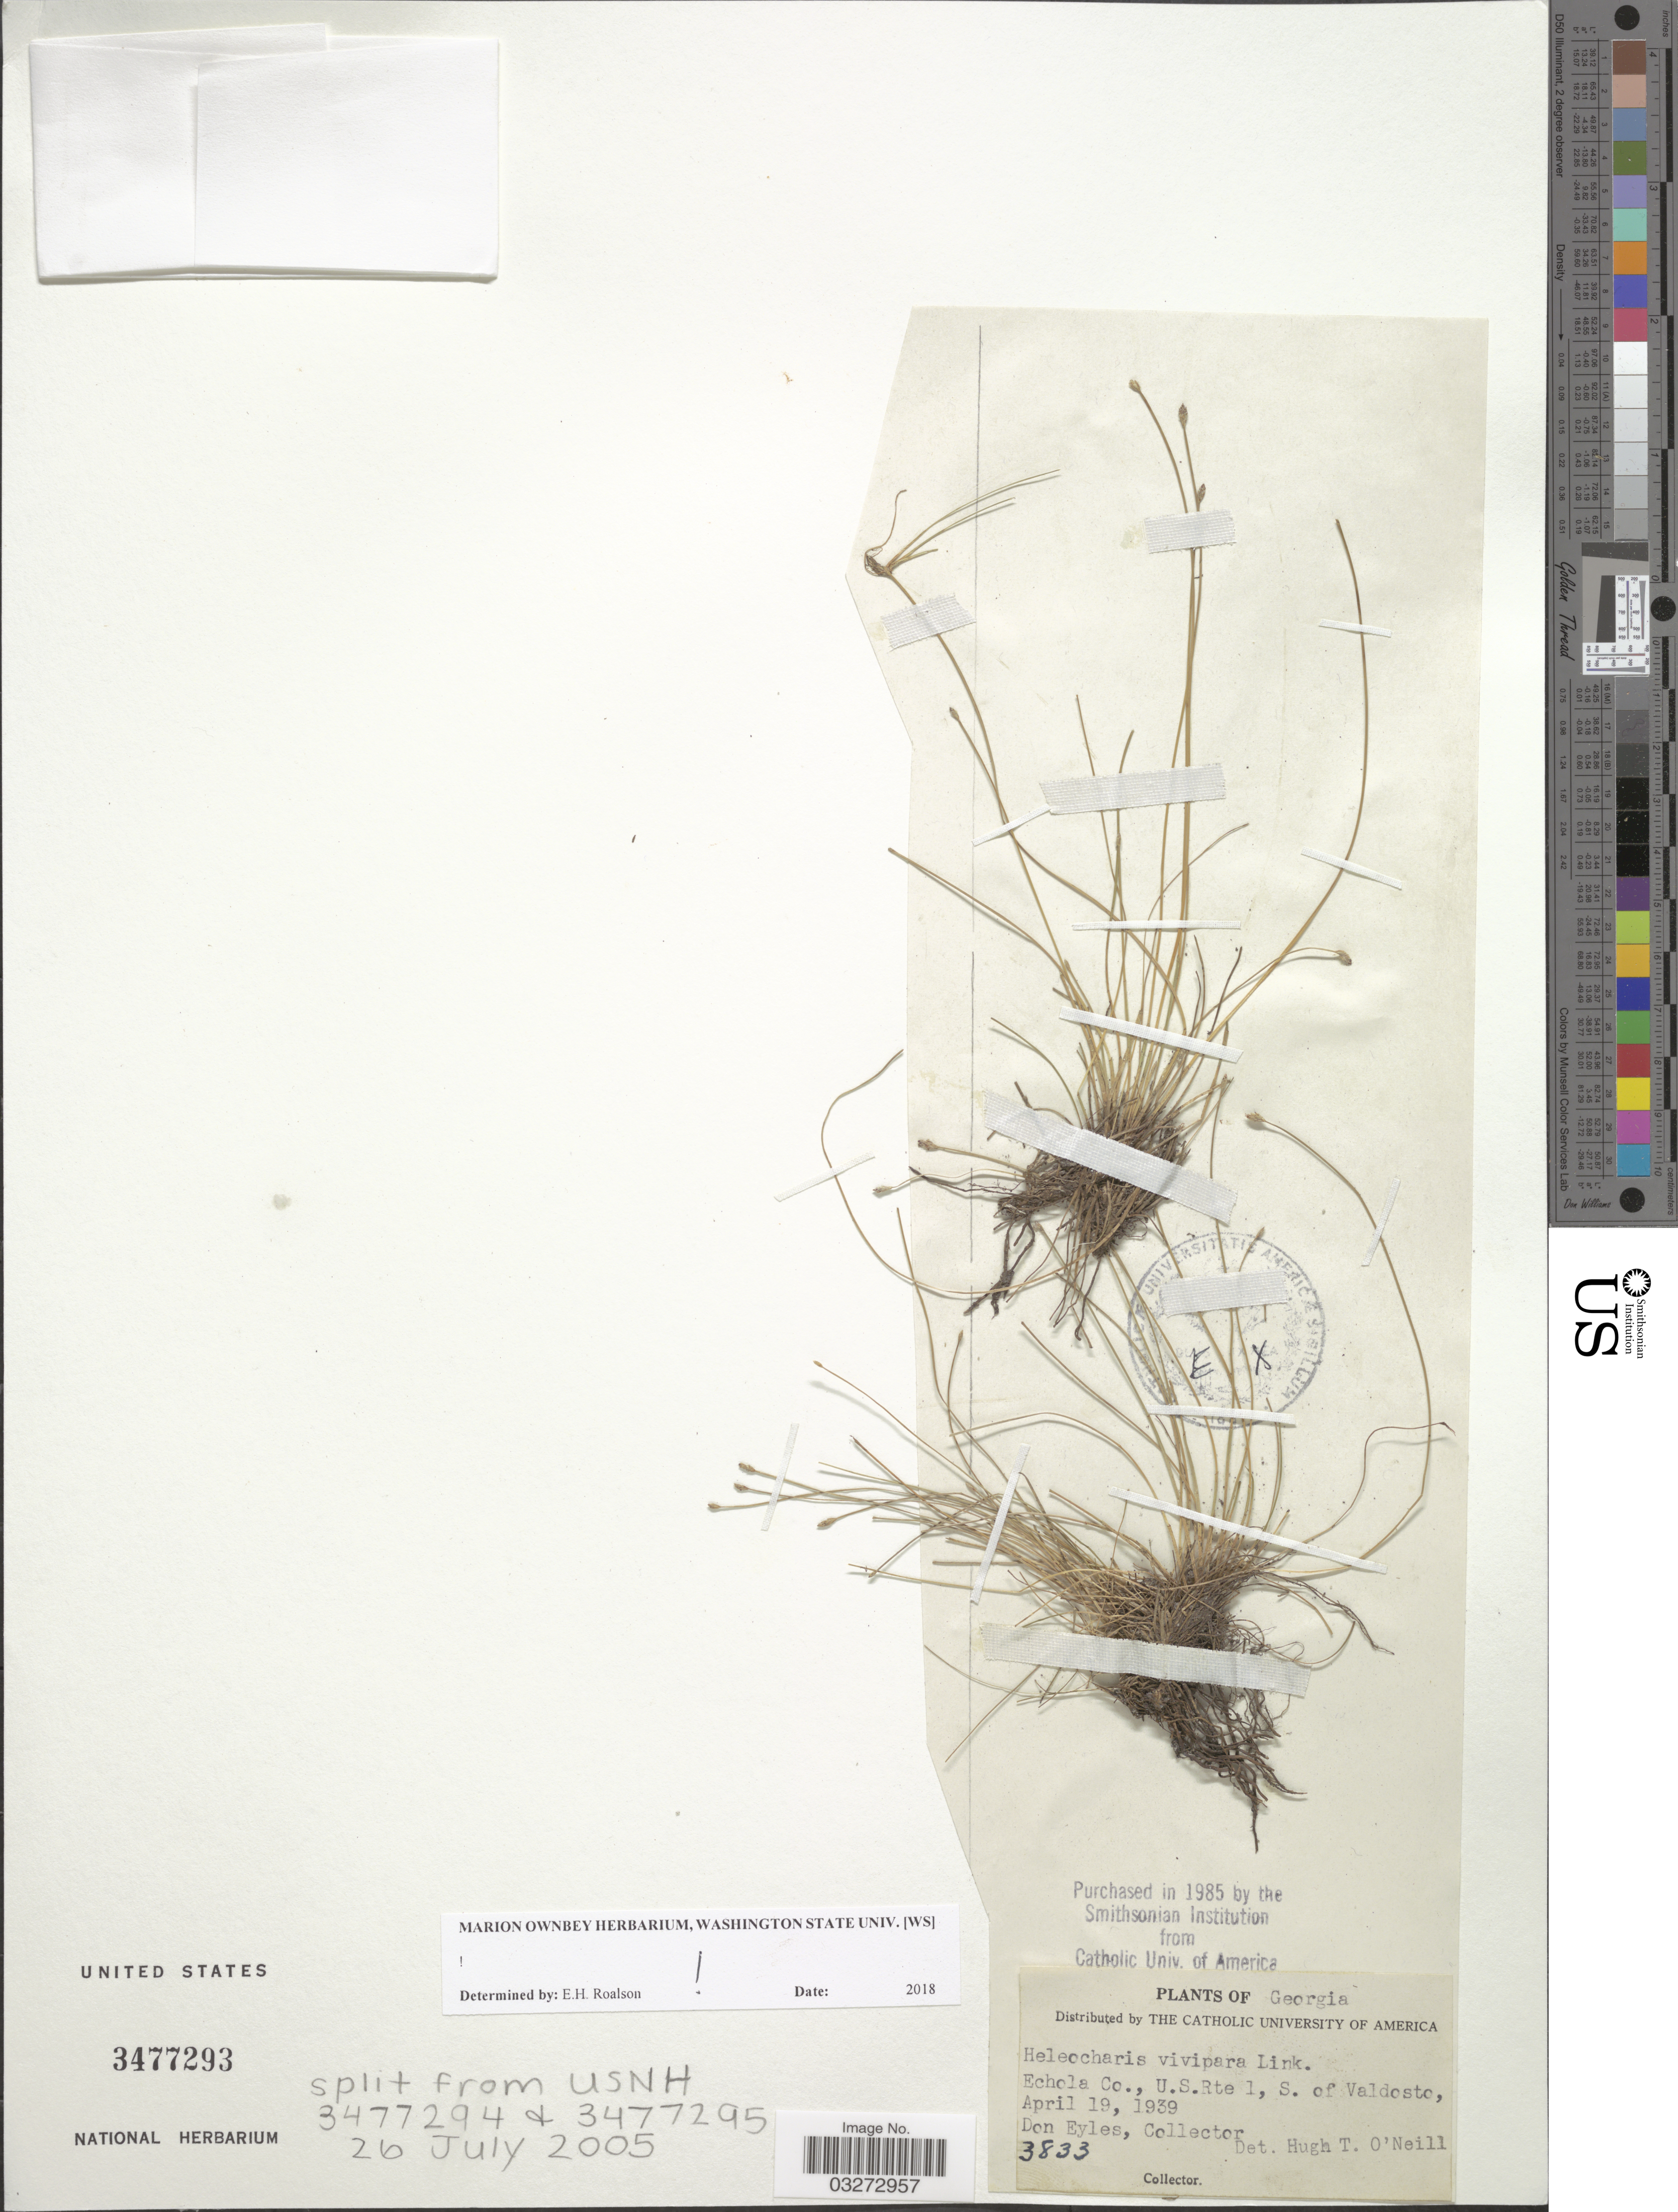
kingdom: Plantae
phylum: Tracheophyta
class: Liliopsida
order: Poales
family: Cyperaceae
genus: Eleocharis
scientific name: Eleocharis vivipara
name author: Link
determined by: Roalson, E. H.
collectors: D. Eyles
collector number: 3833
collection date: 1939-04-19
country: United States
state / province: Georgia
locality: Echola Co., U.S. Rte 1, S. of Valdosto.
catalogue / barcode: US 3477293